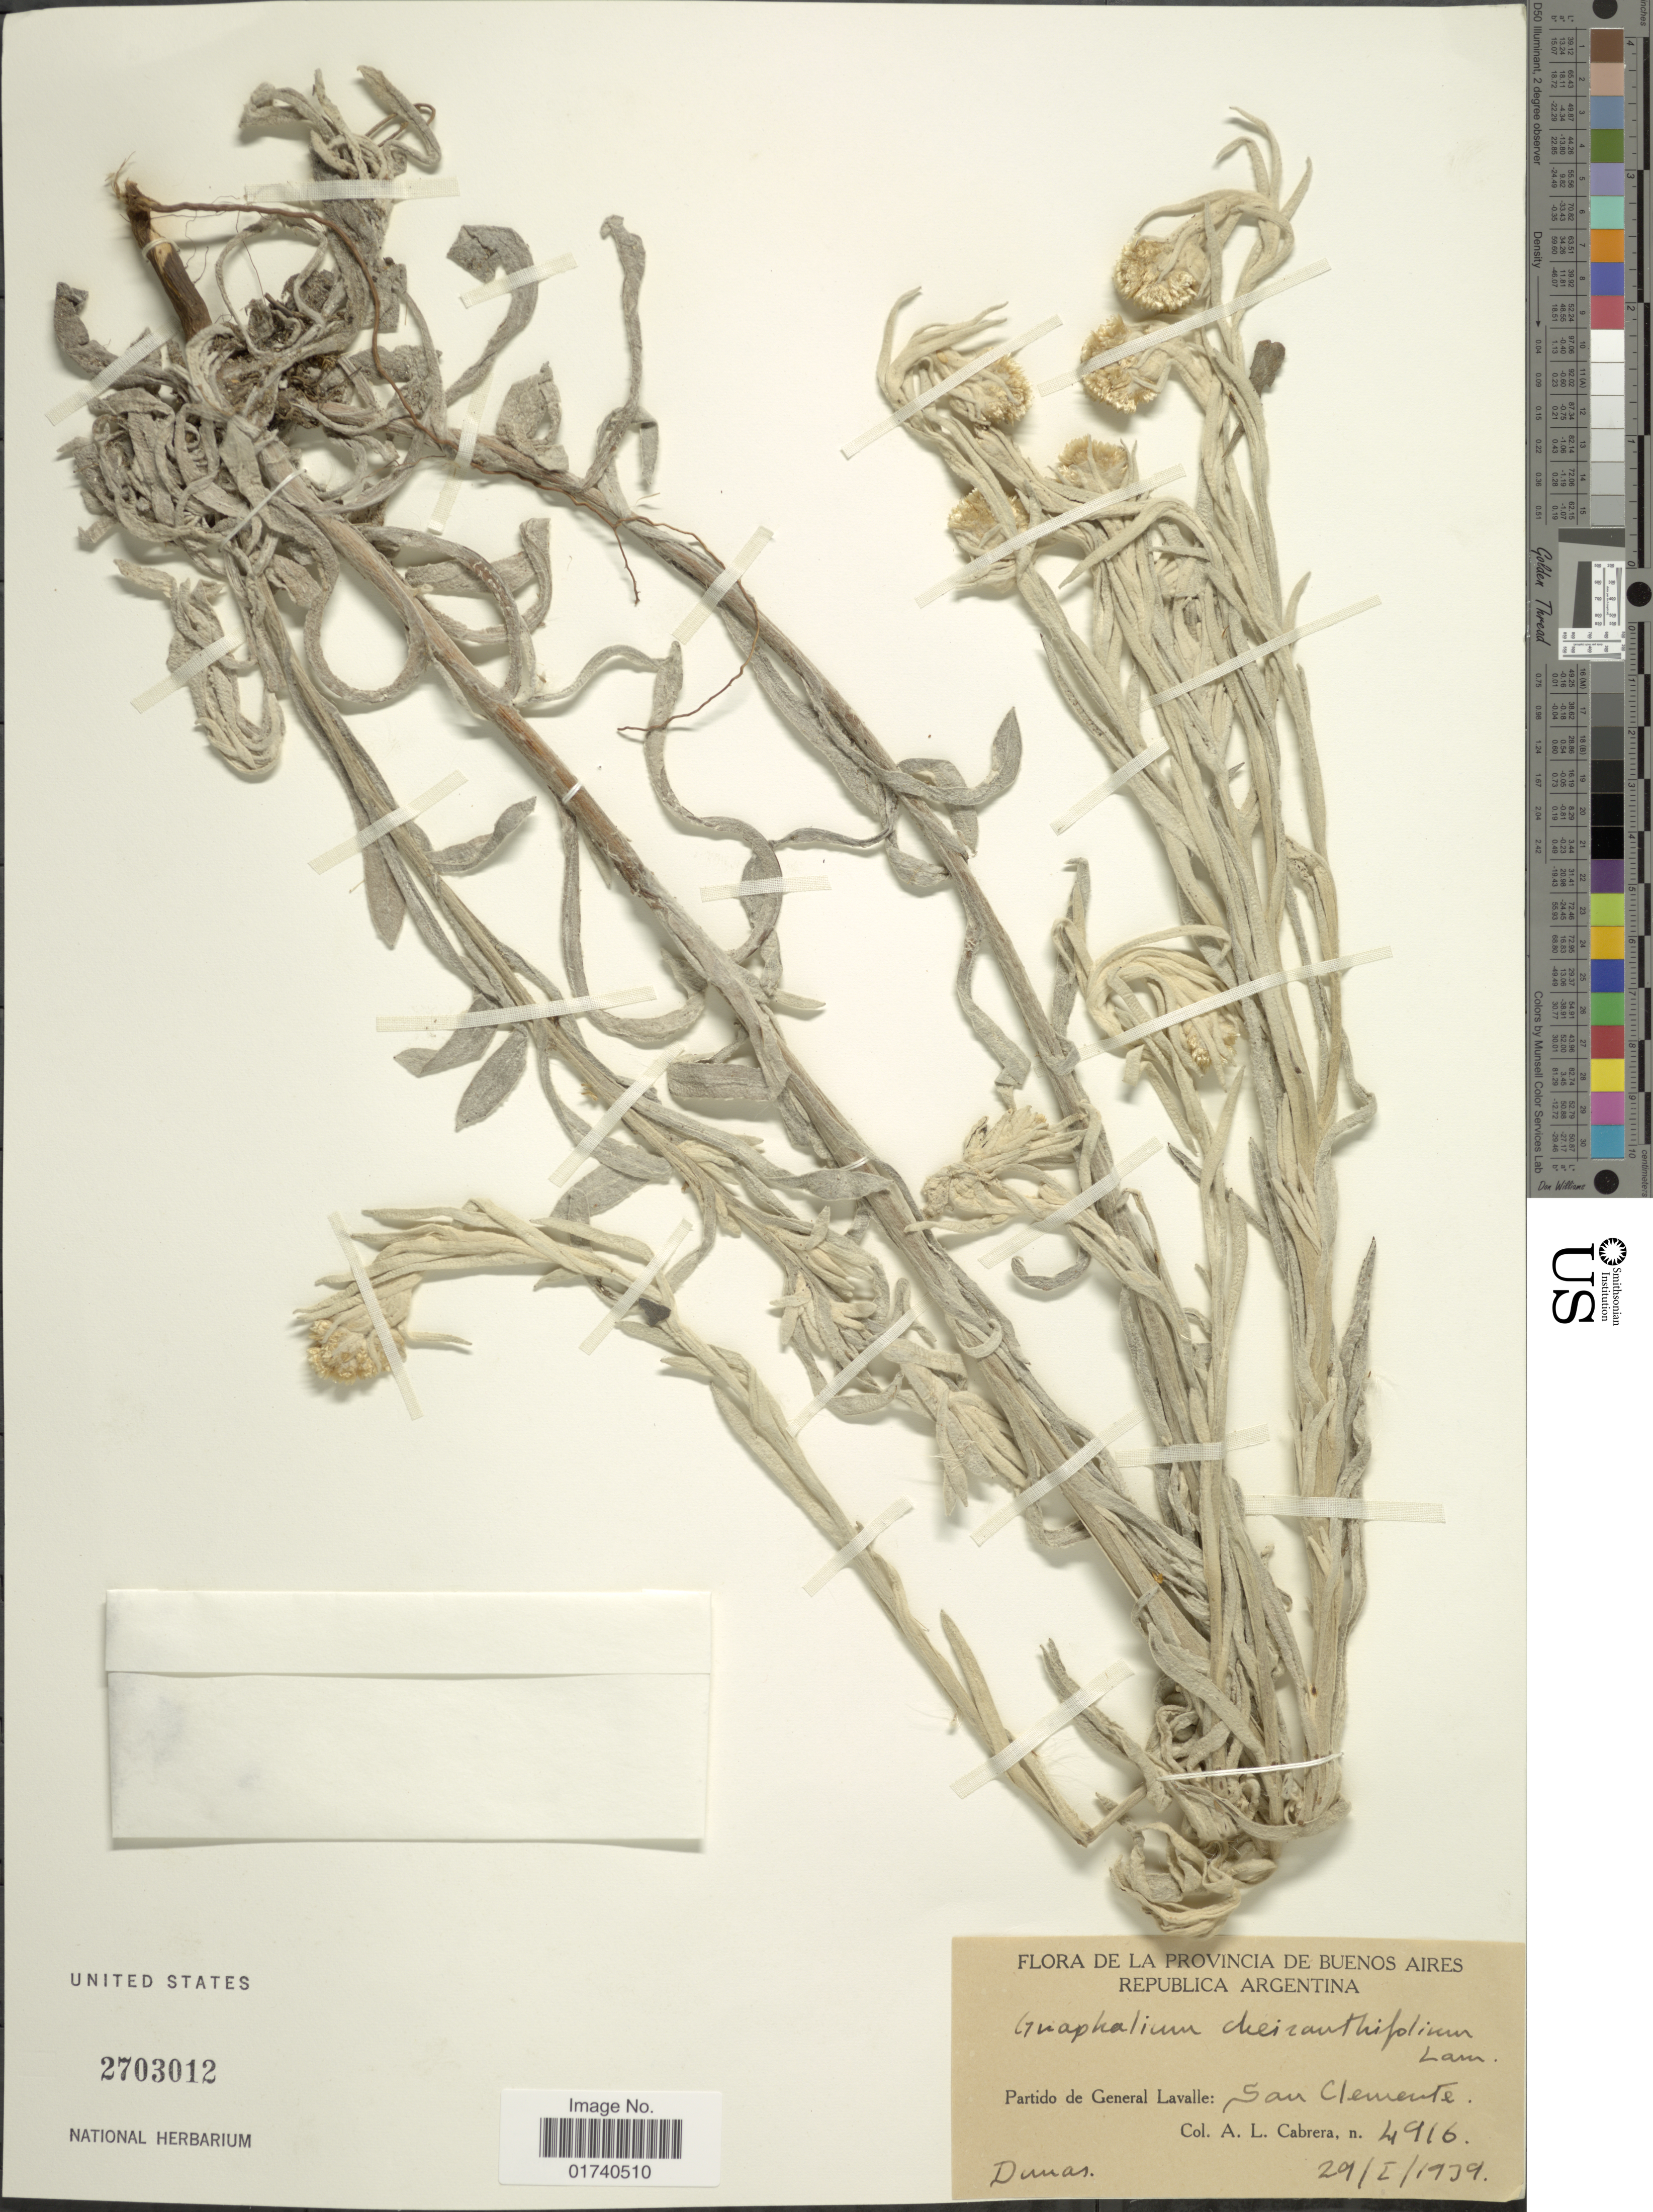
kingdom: Plantae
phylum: Tracheophyta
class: Magnoliopsida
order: Asterales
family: Asteraceae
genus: Pseudognaphalium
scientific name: Pseudognaphalium cheiranthifolium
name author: (Lam.) Hilliard & B.L. Burtt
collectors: A. L. Cabrera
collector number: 4916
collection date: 1939-01-29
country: Argentina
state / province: Buenos Aires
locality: La Provincia de Buenos Aires. Republica Argentina. Partido de General Lavalle: San Clemente.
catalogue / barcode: US 2703012